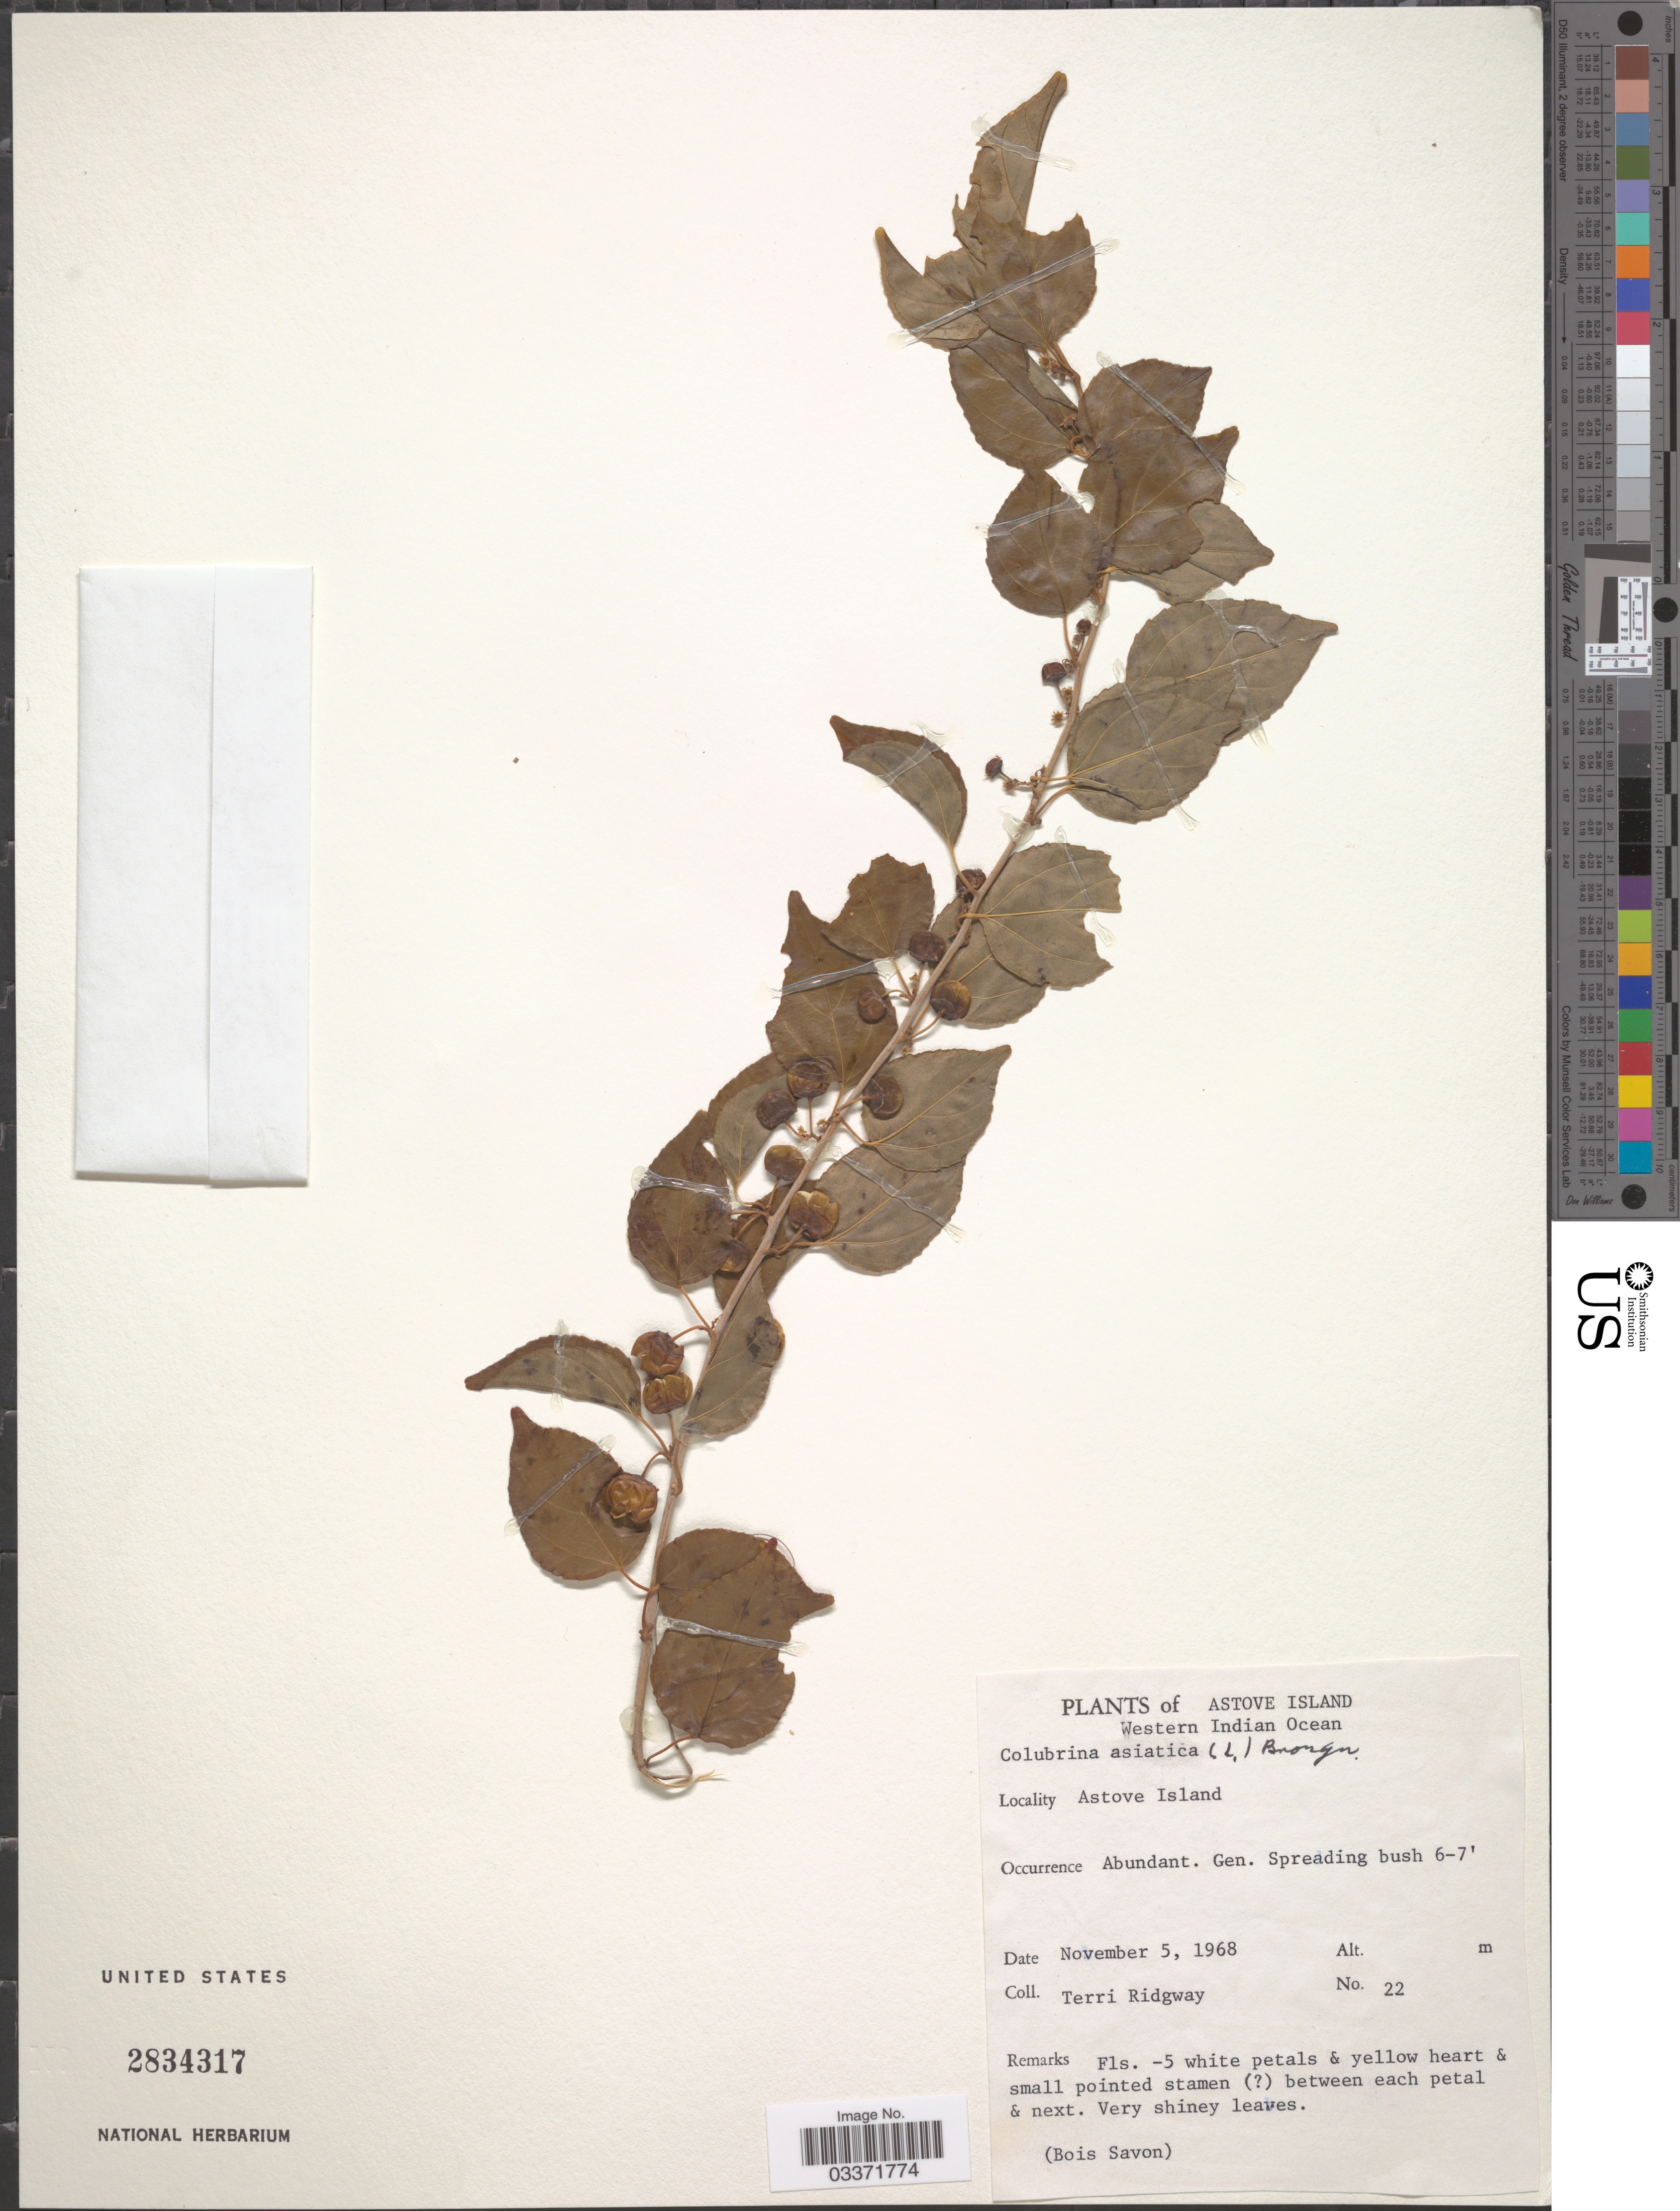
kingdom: Plantae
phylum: Tracheophyta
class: Magnoliopsida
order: Rosales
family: Rhamnaceae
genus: Colubrina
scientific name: Colubrina asiatica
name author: (L.) Brongn.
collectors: T. Ridgway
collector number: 22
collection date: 1968-11-05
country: Seychelles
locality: Astove Island, Western Indian Ocean, Astove Island.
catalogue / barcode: US 2834317